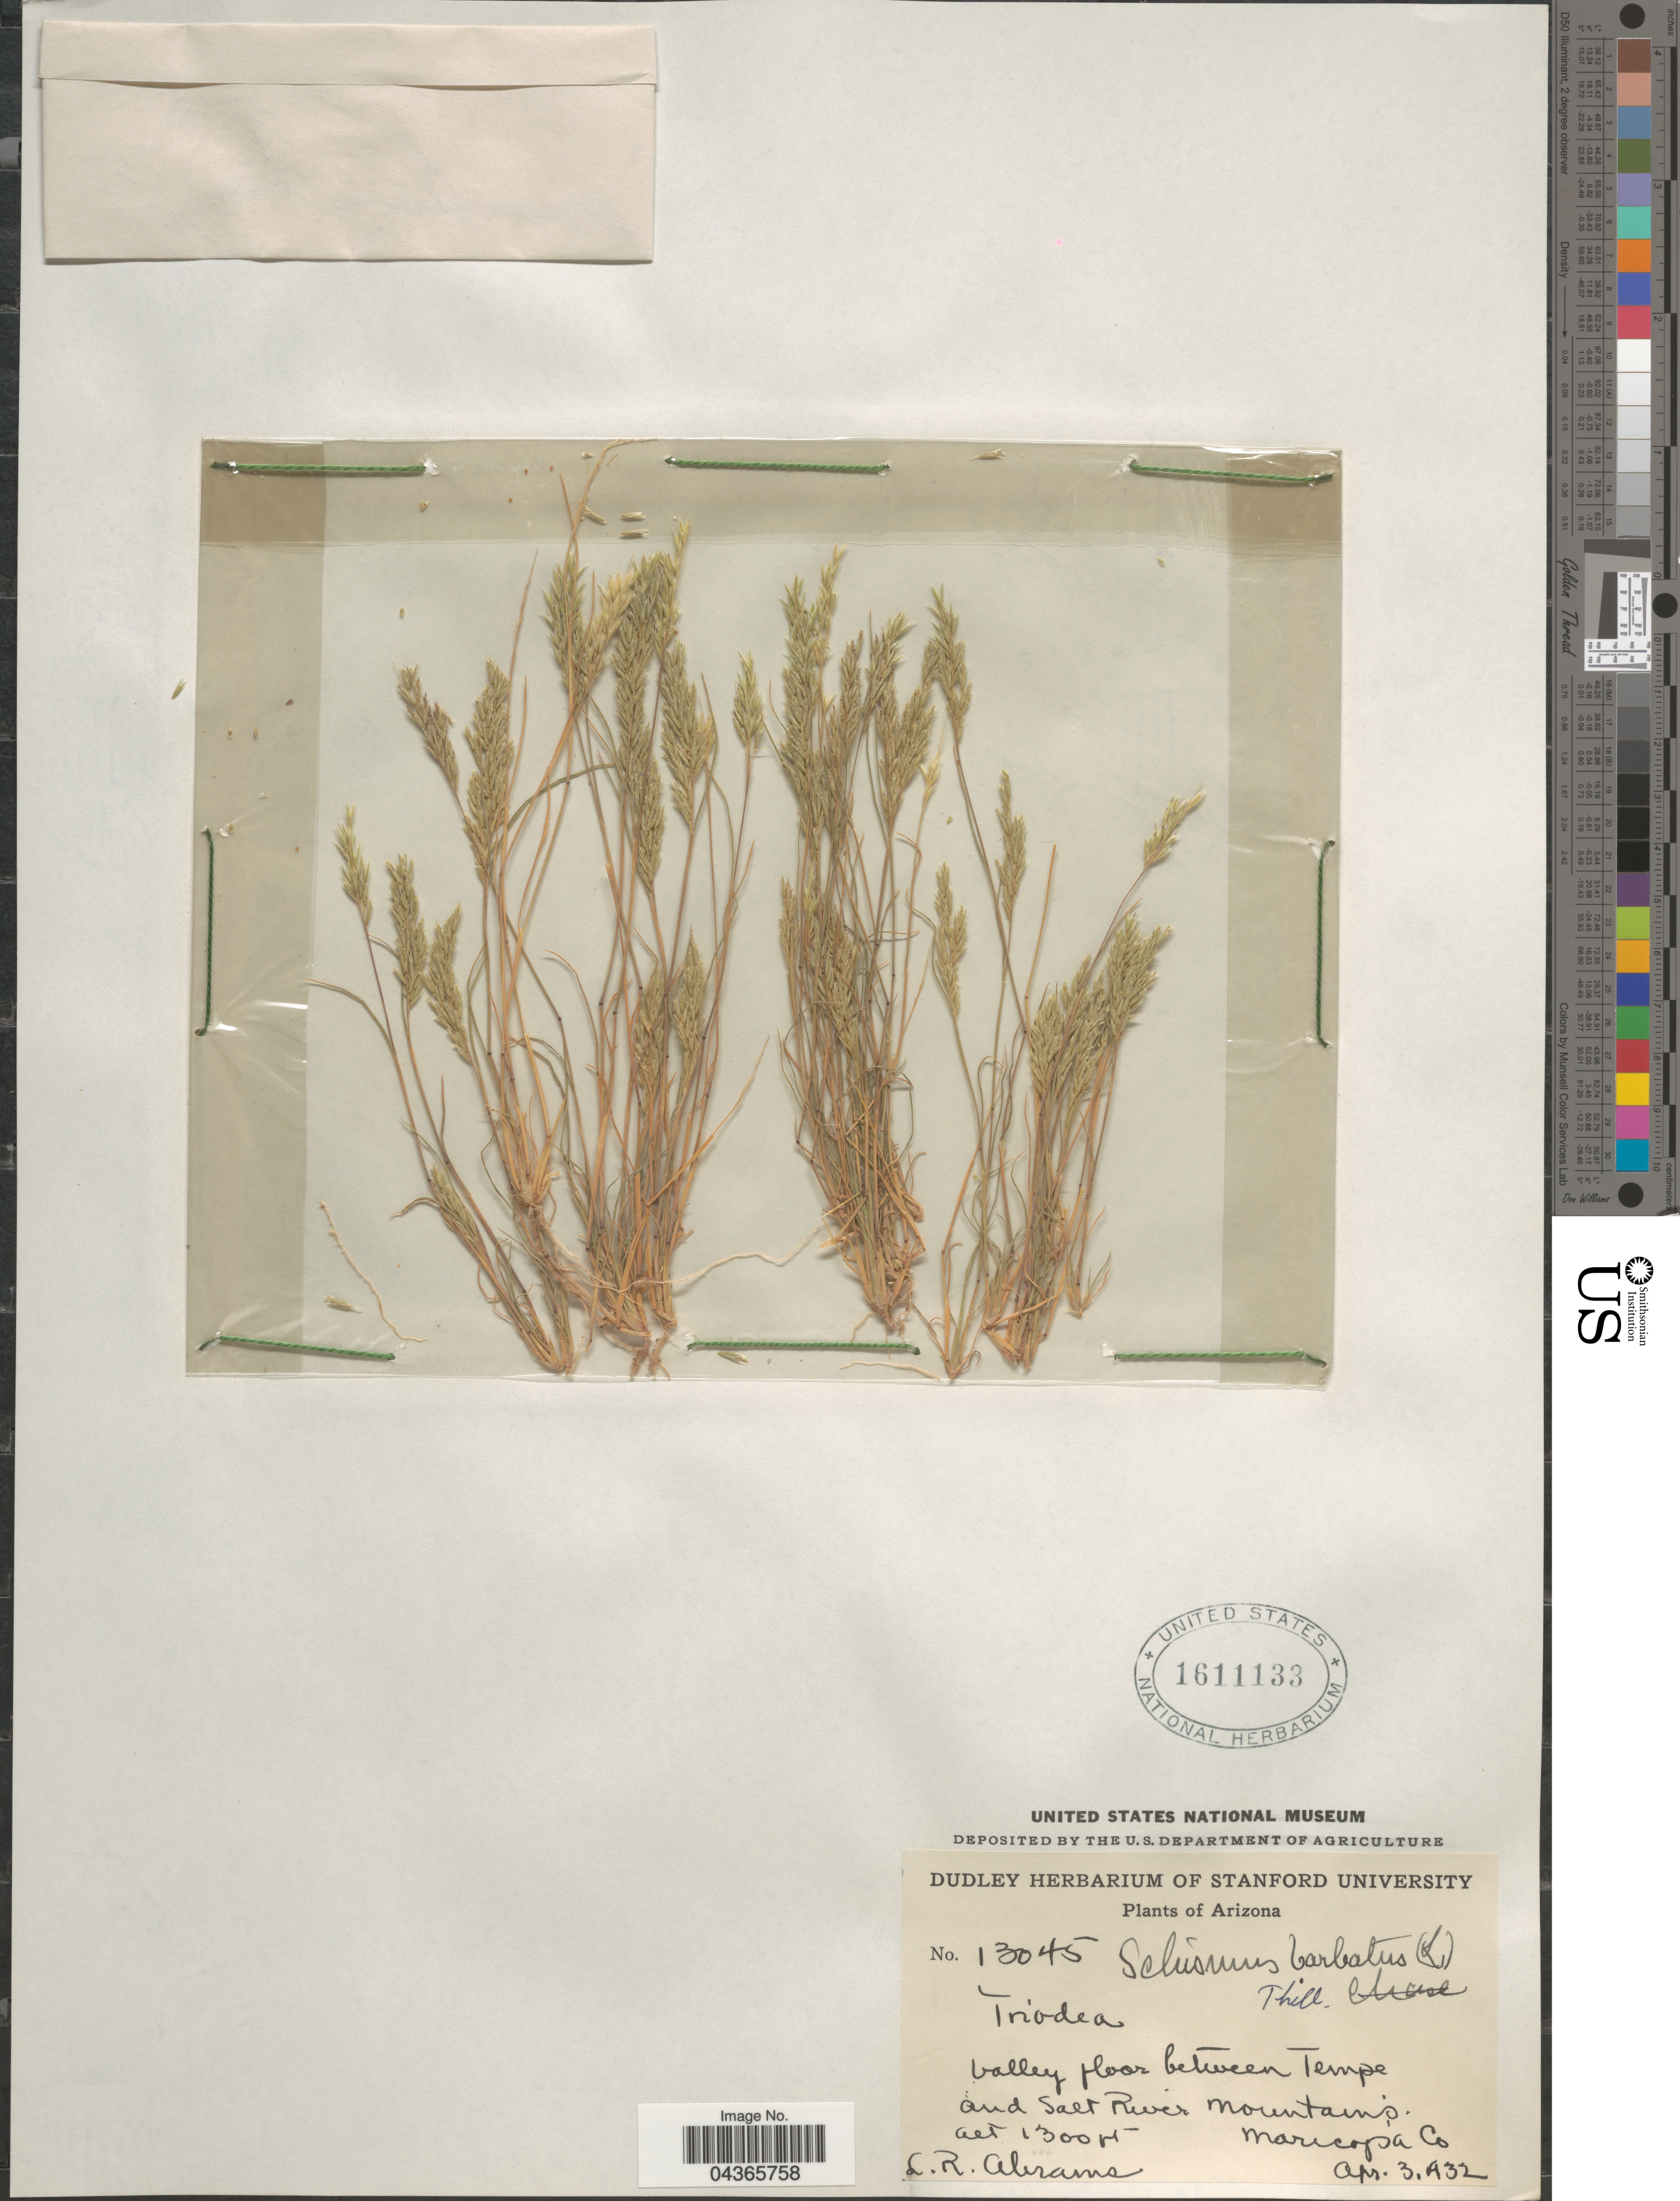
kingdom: Plantae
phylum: Tracheophyta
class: Liliopsida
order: Poales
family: Poaceae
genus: Schismus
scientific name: Schismus barbatus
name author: (L.) Thell.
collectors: L. Abrams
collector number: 13045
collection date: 1932-04-03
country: United States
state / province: Arizona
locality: Valley floor between Tempe and Salt River Mountains. Maricopa Co.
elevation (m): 396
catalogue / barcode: US 1611133